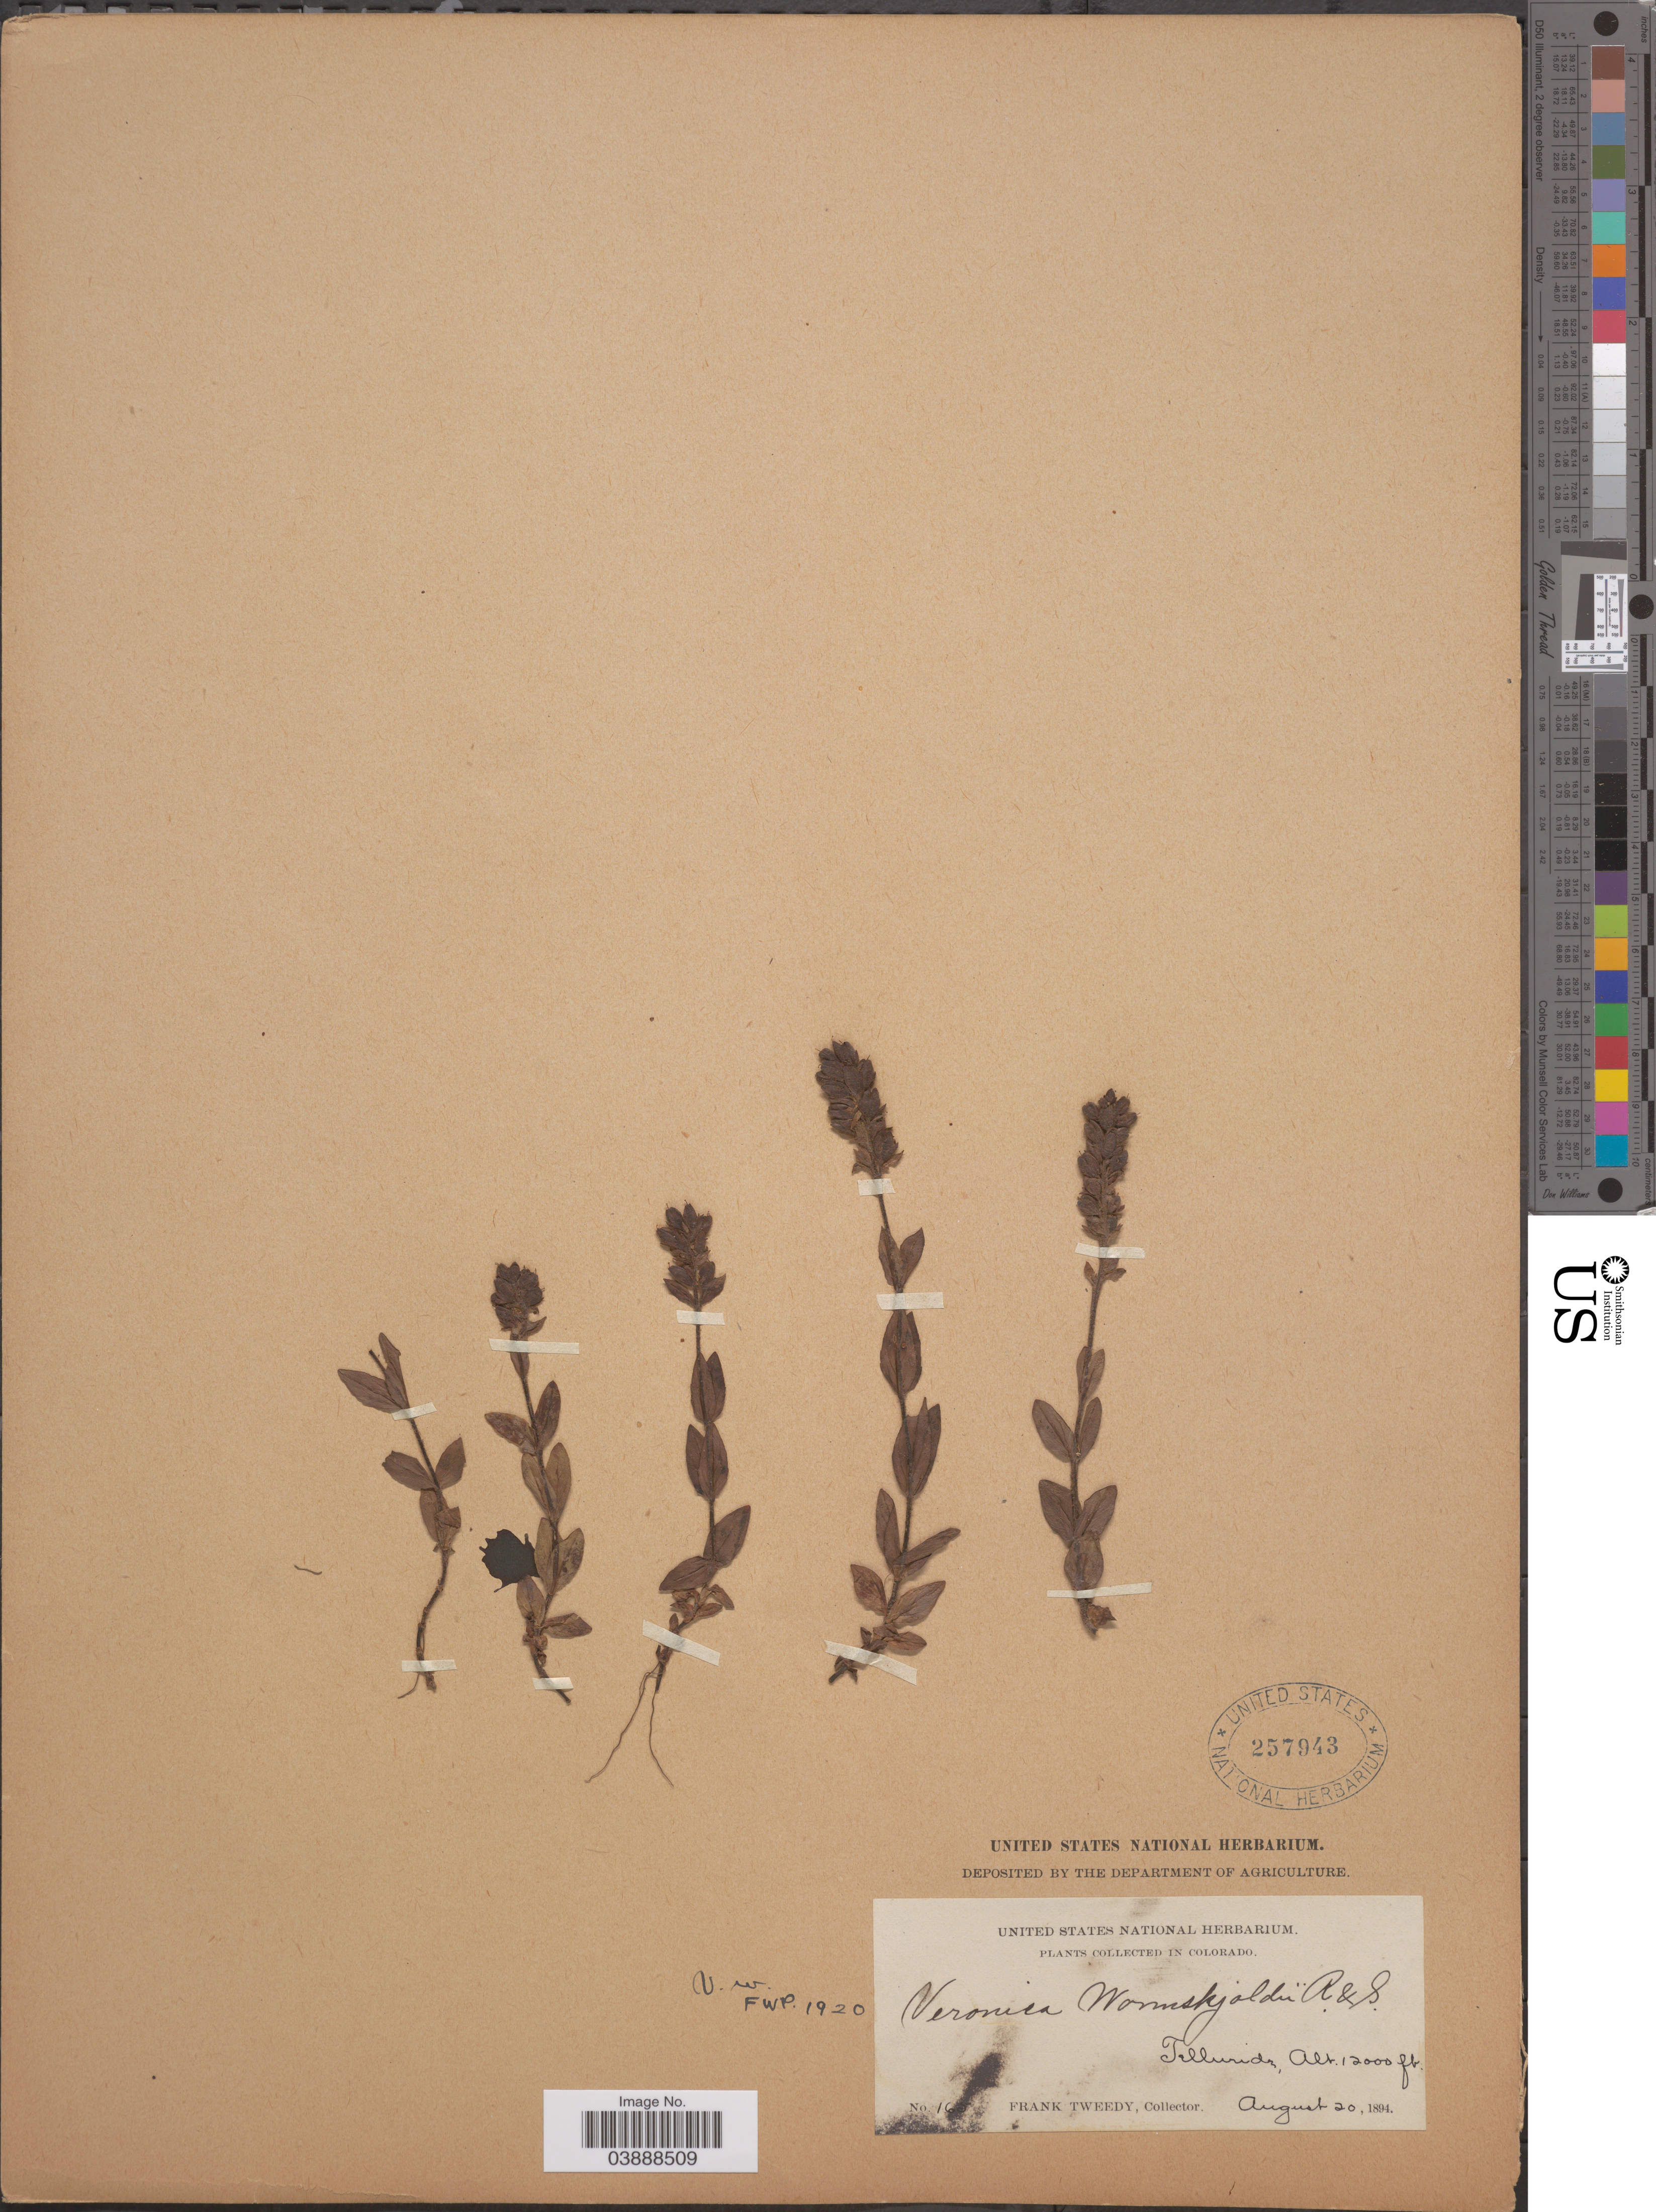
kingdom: Plantae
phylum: Tracheophyta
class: Magnoliopsida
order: Lamiales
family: Plantaginaceae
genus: Veronica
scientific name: Veronica wormskjoldii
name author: Roem. & Schult.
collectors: F. Tweedy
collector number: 165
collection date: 1894-08-20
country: United States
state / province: Colorado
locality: Telluride.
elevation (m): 3658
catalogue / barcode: US 257943